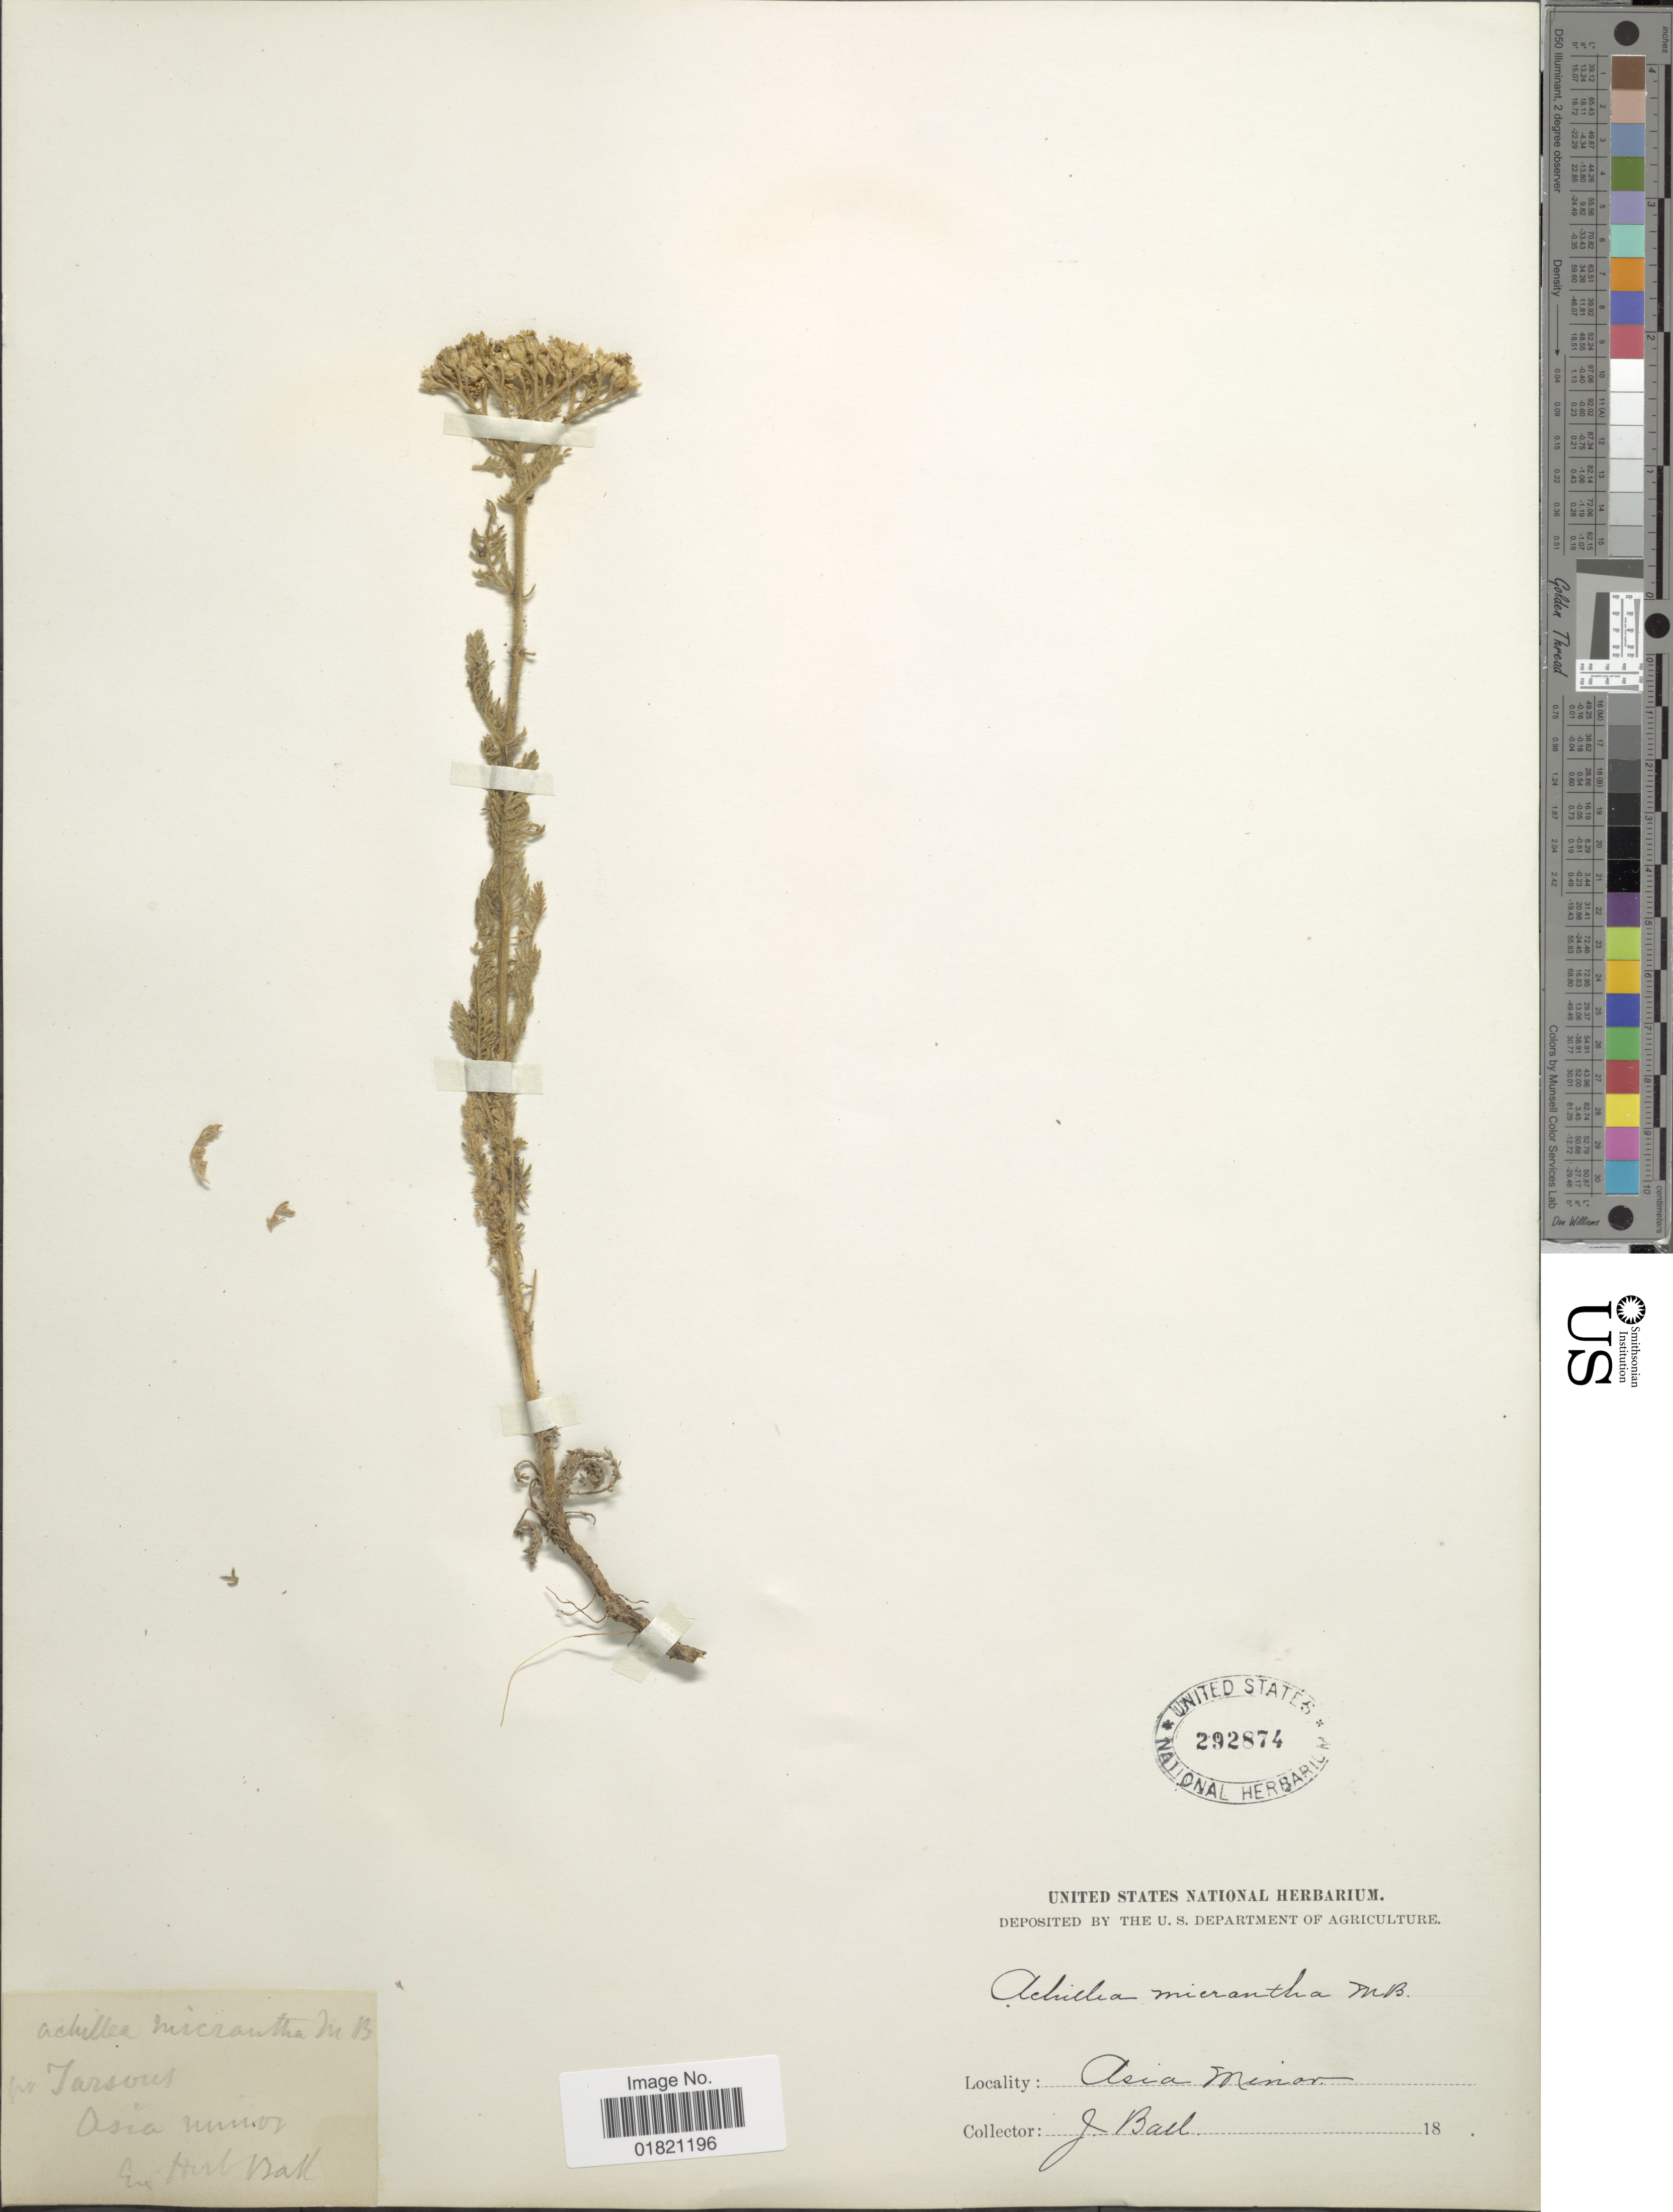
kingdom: Plantae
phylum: Tracheophyta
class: Magnoliopsida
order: Asterales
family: Asteraceae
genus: Achillea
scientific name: Achillea micrantha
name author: M. Bieb.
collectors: J. Ball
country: Turkey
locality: Tarsous. Asia minor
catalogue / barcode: US 292874